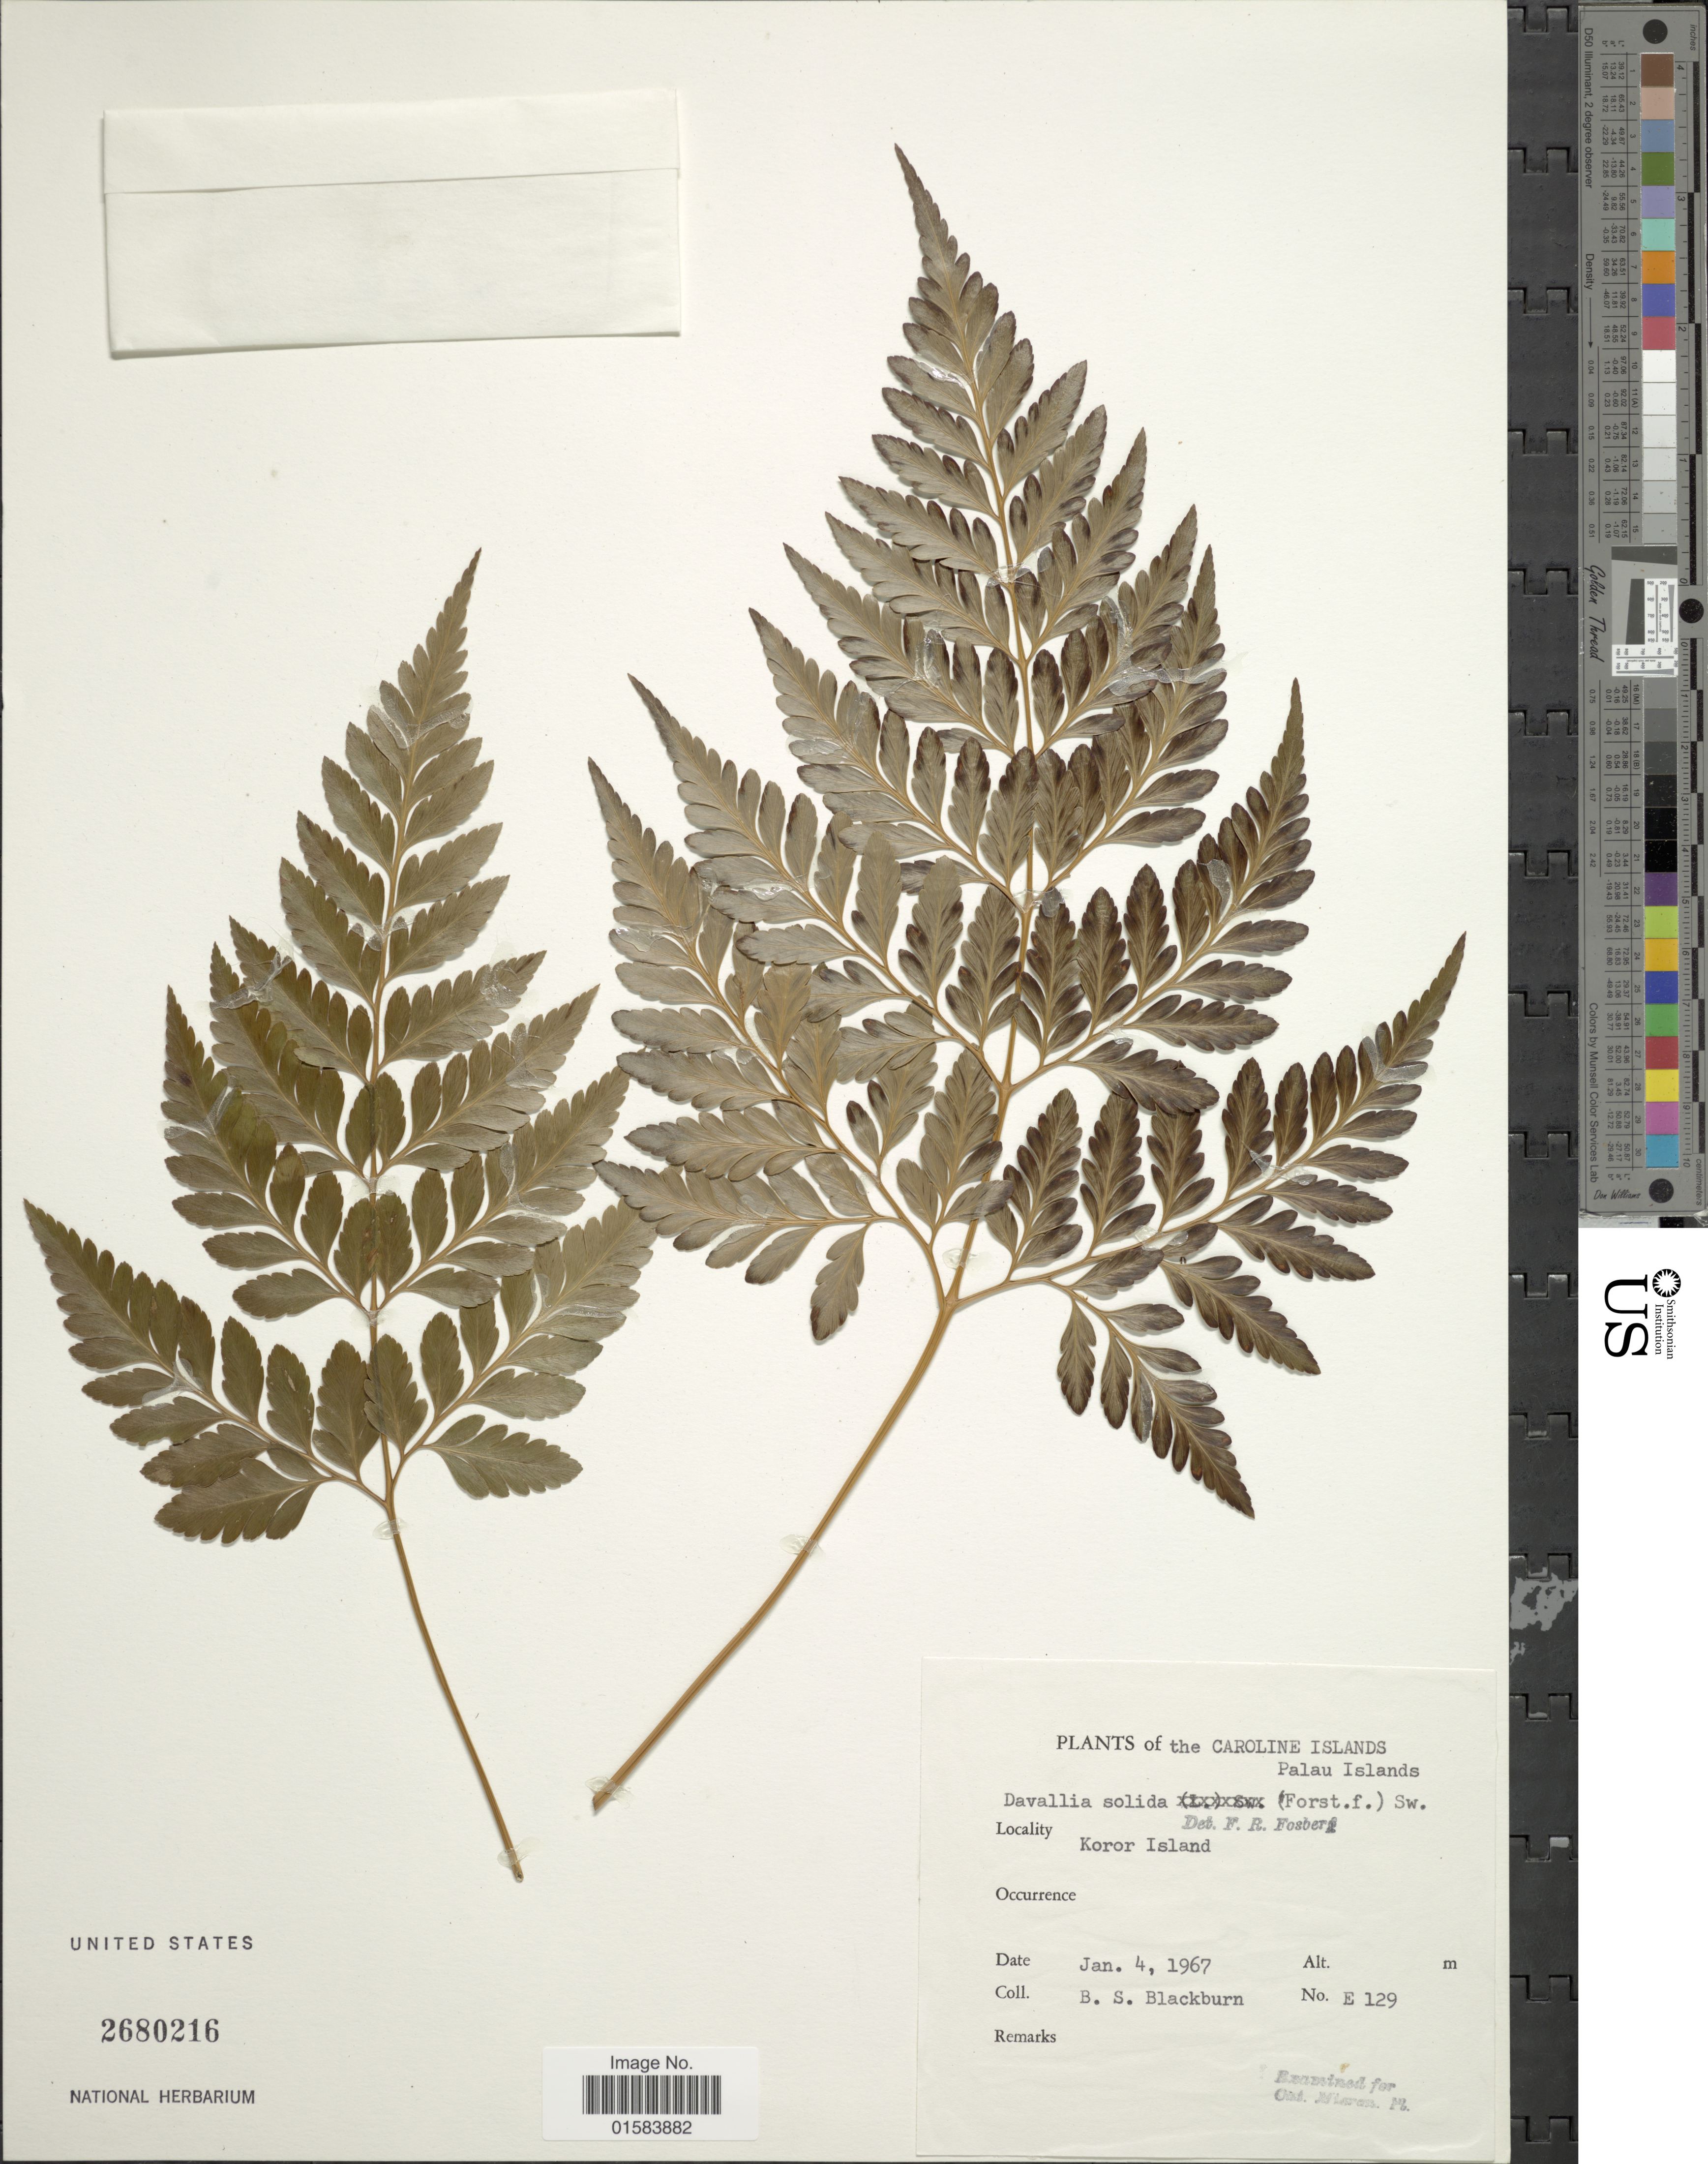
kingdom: Plantae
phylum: Tracheophyta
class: Polypodiopsida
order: Polypodiales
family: Davalliaceae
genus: Davallia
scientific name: Davallia solida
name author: (G. Forst.) Sw.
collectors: B. S. Blackburn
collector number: E 129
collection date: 1967-01-04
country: Palau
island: Oreor [Koror]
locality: Palau Islands, Koror Island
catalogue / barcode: US 2680216